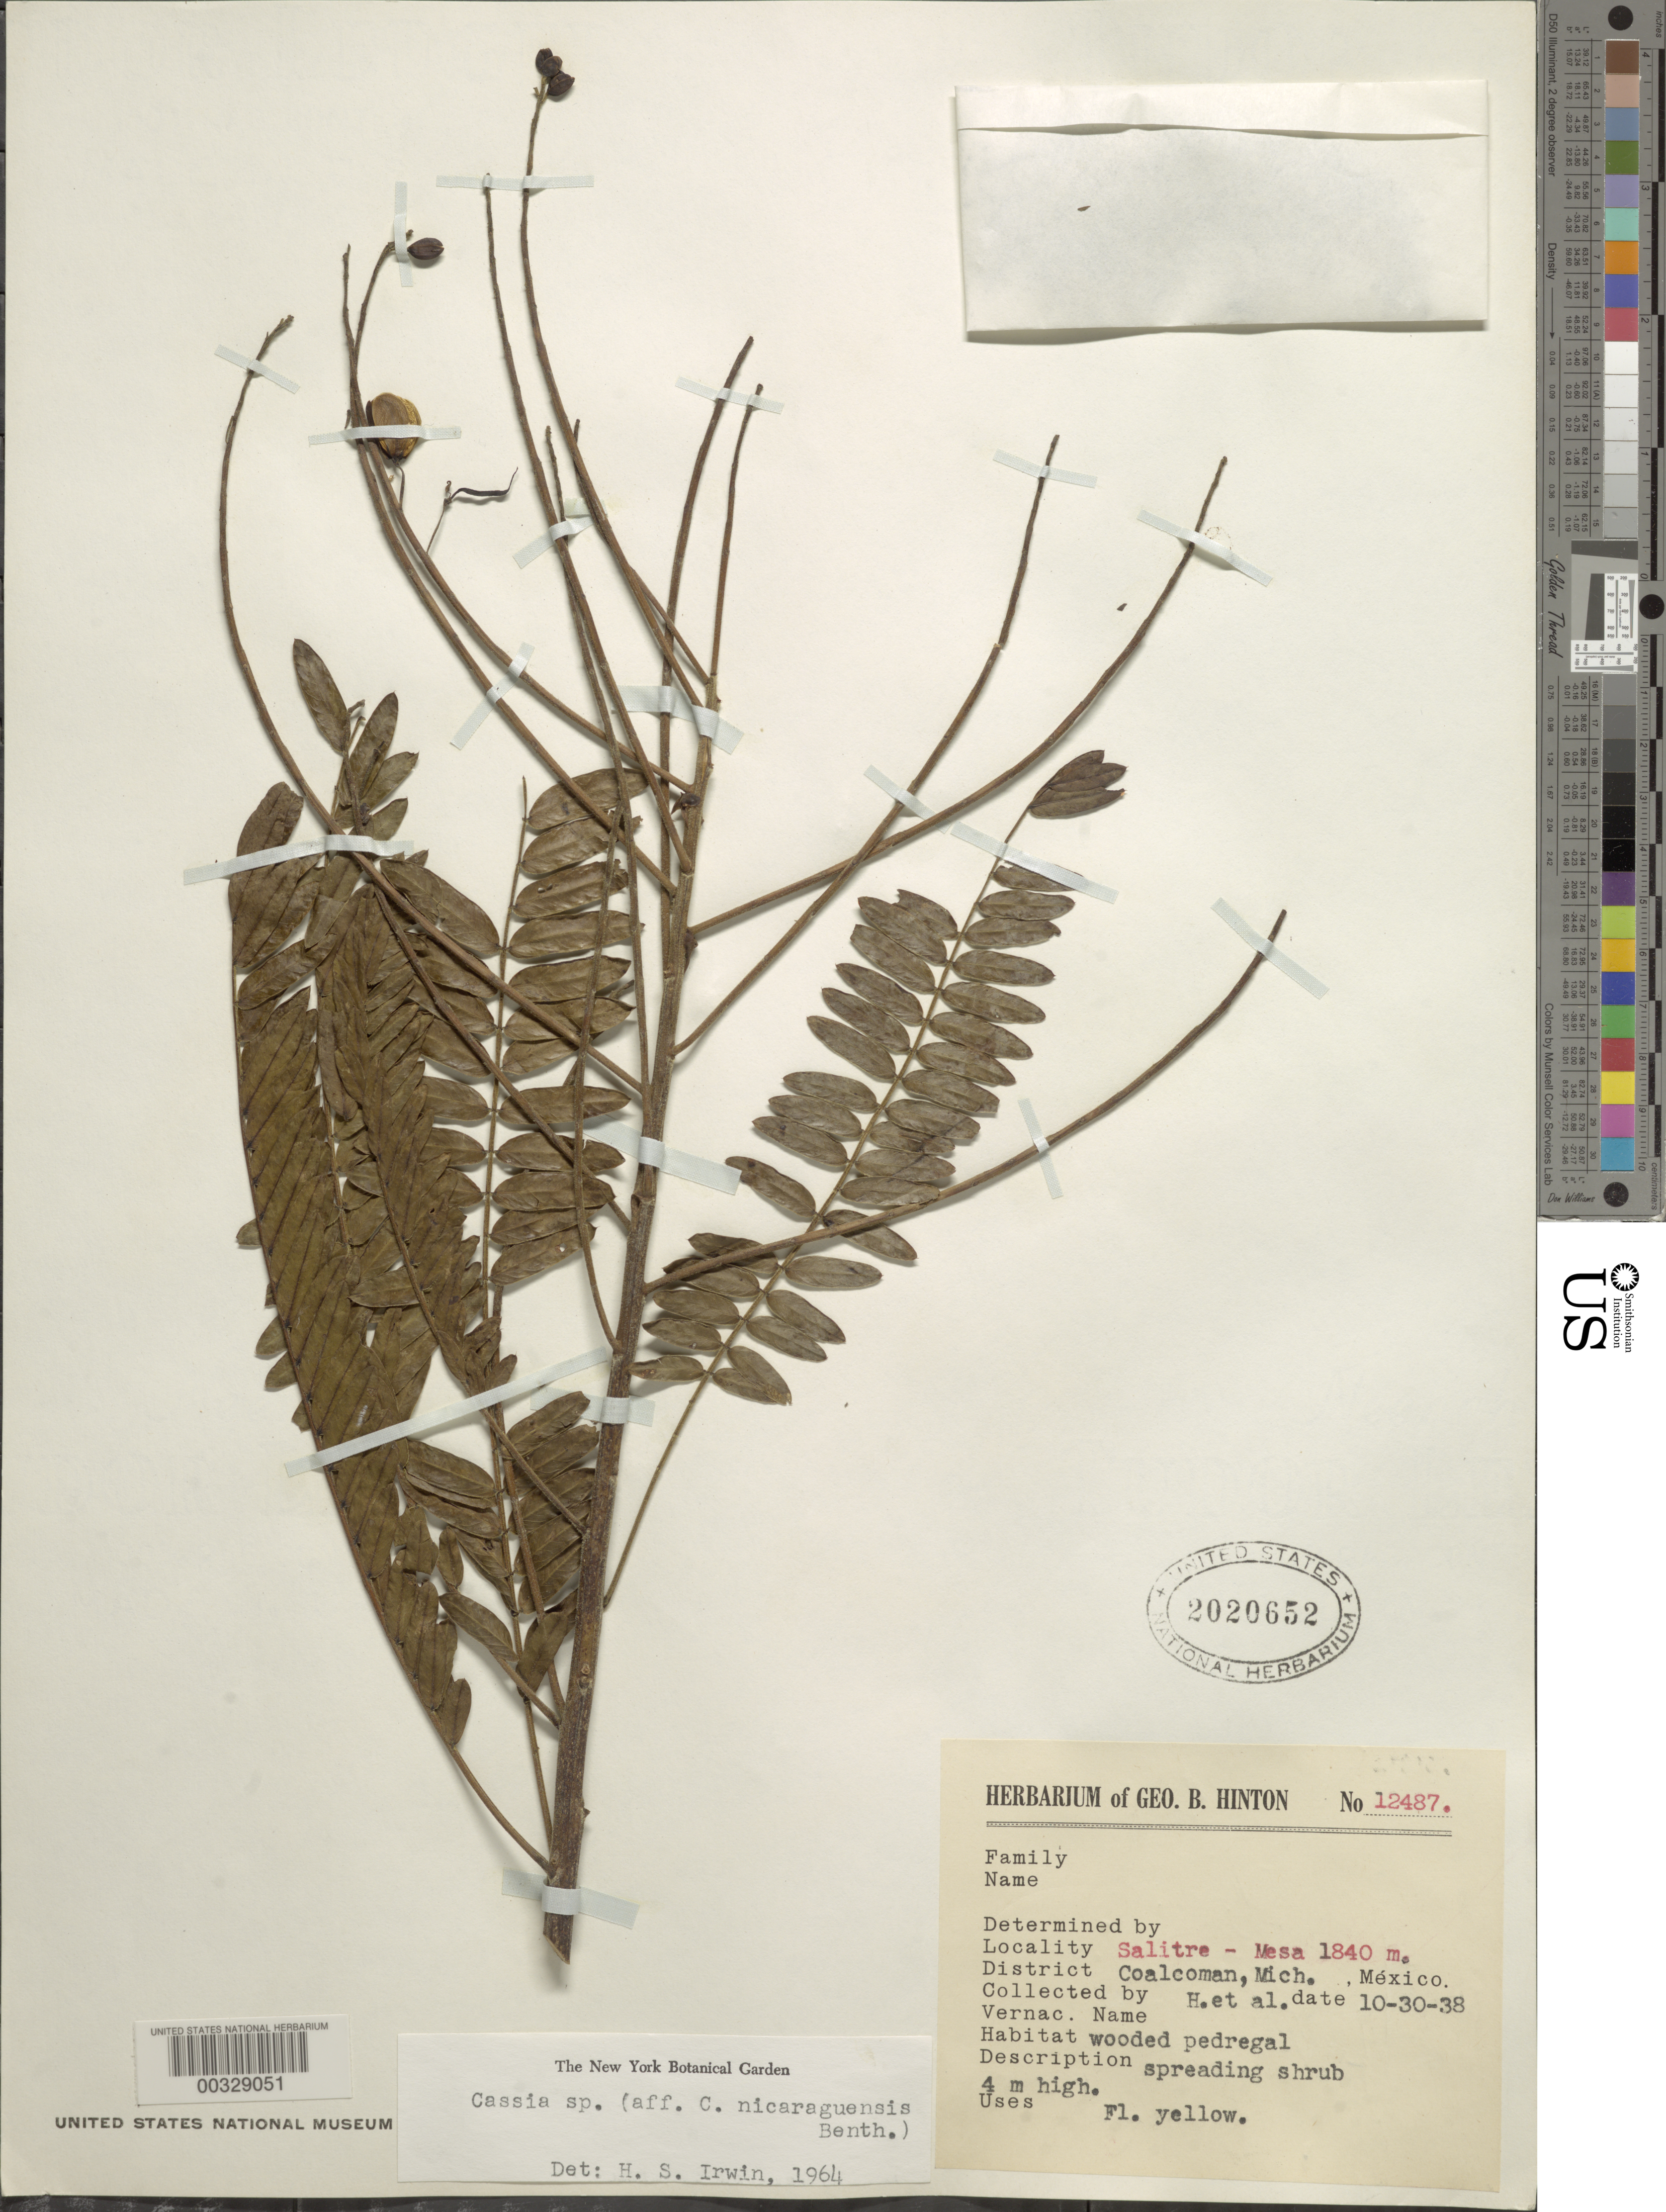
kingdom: Plantae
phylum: Tracheophyta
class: Magnoliopsida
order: Fabales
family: Fabaceae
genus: Senna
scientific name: Senna nicaraguensis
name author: (Benth.) H.S. Irwin & Barneby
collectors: G. B. Hinton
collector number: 12487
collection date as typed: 30 Oct 1938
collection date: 1938-10-30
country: Mexico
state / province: Michoacán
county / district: Coalcomán De Vazquez Pallares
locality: Coalcomán Mun. (?), Salitre - Mesa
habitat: Wooded pedregal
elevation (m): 1840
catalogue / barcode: US 2020652